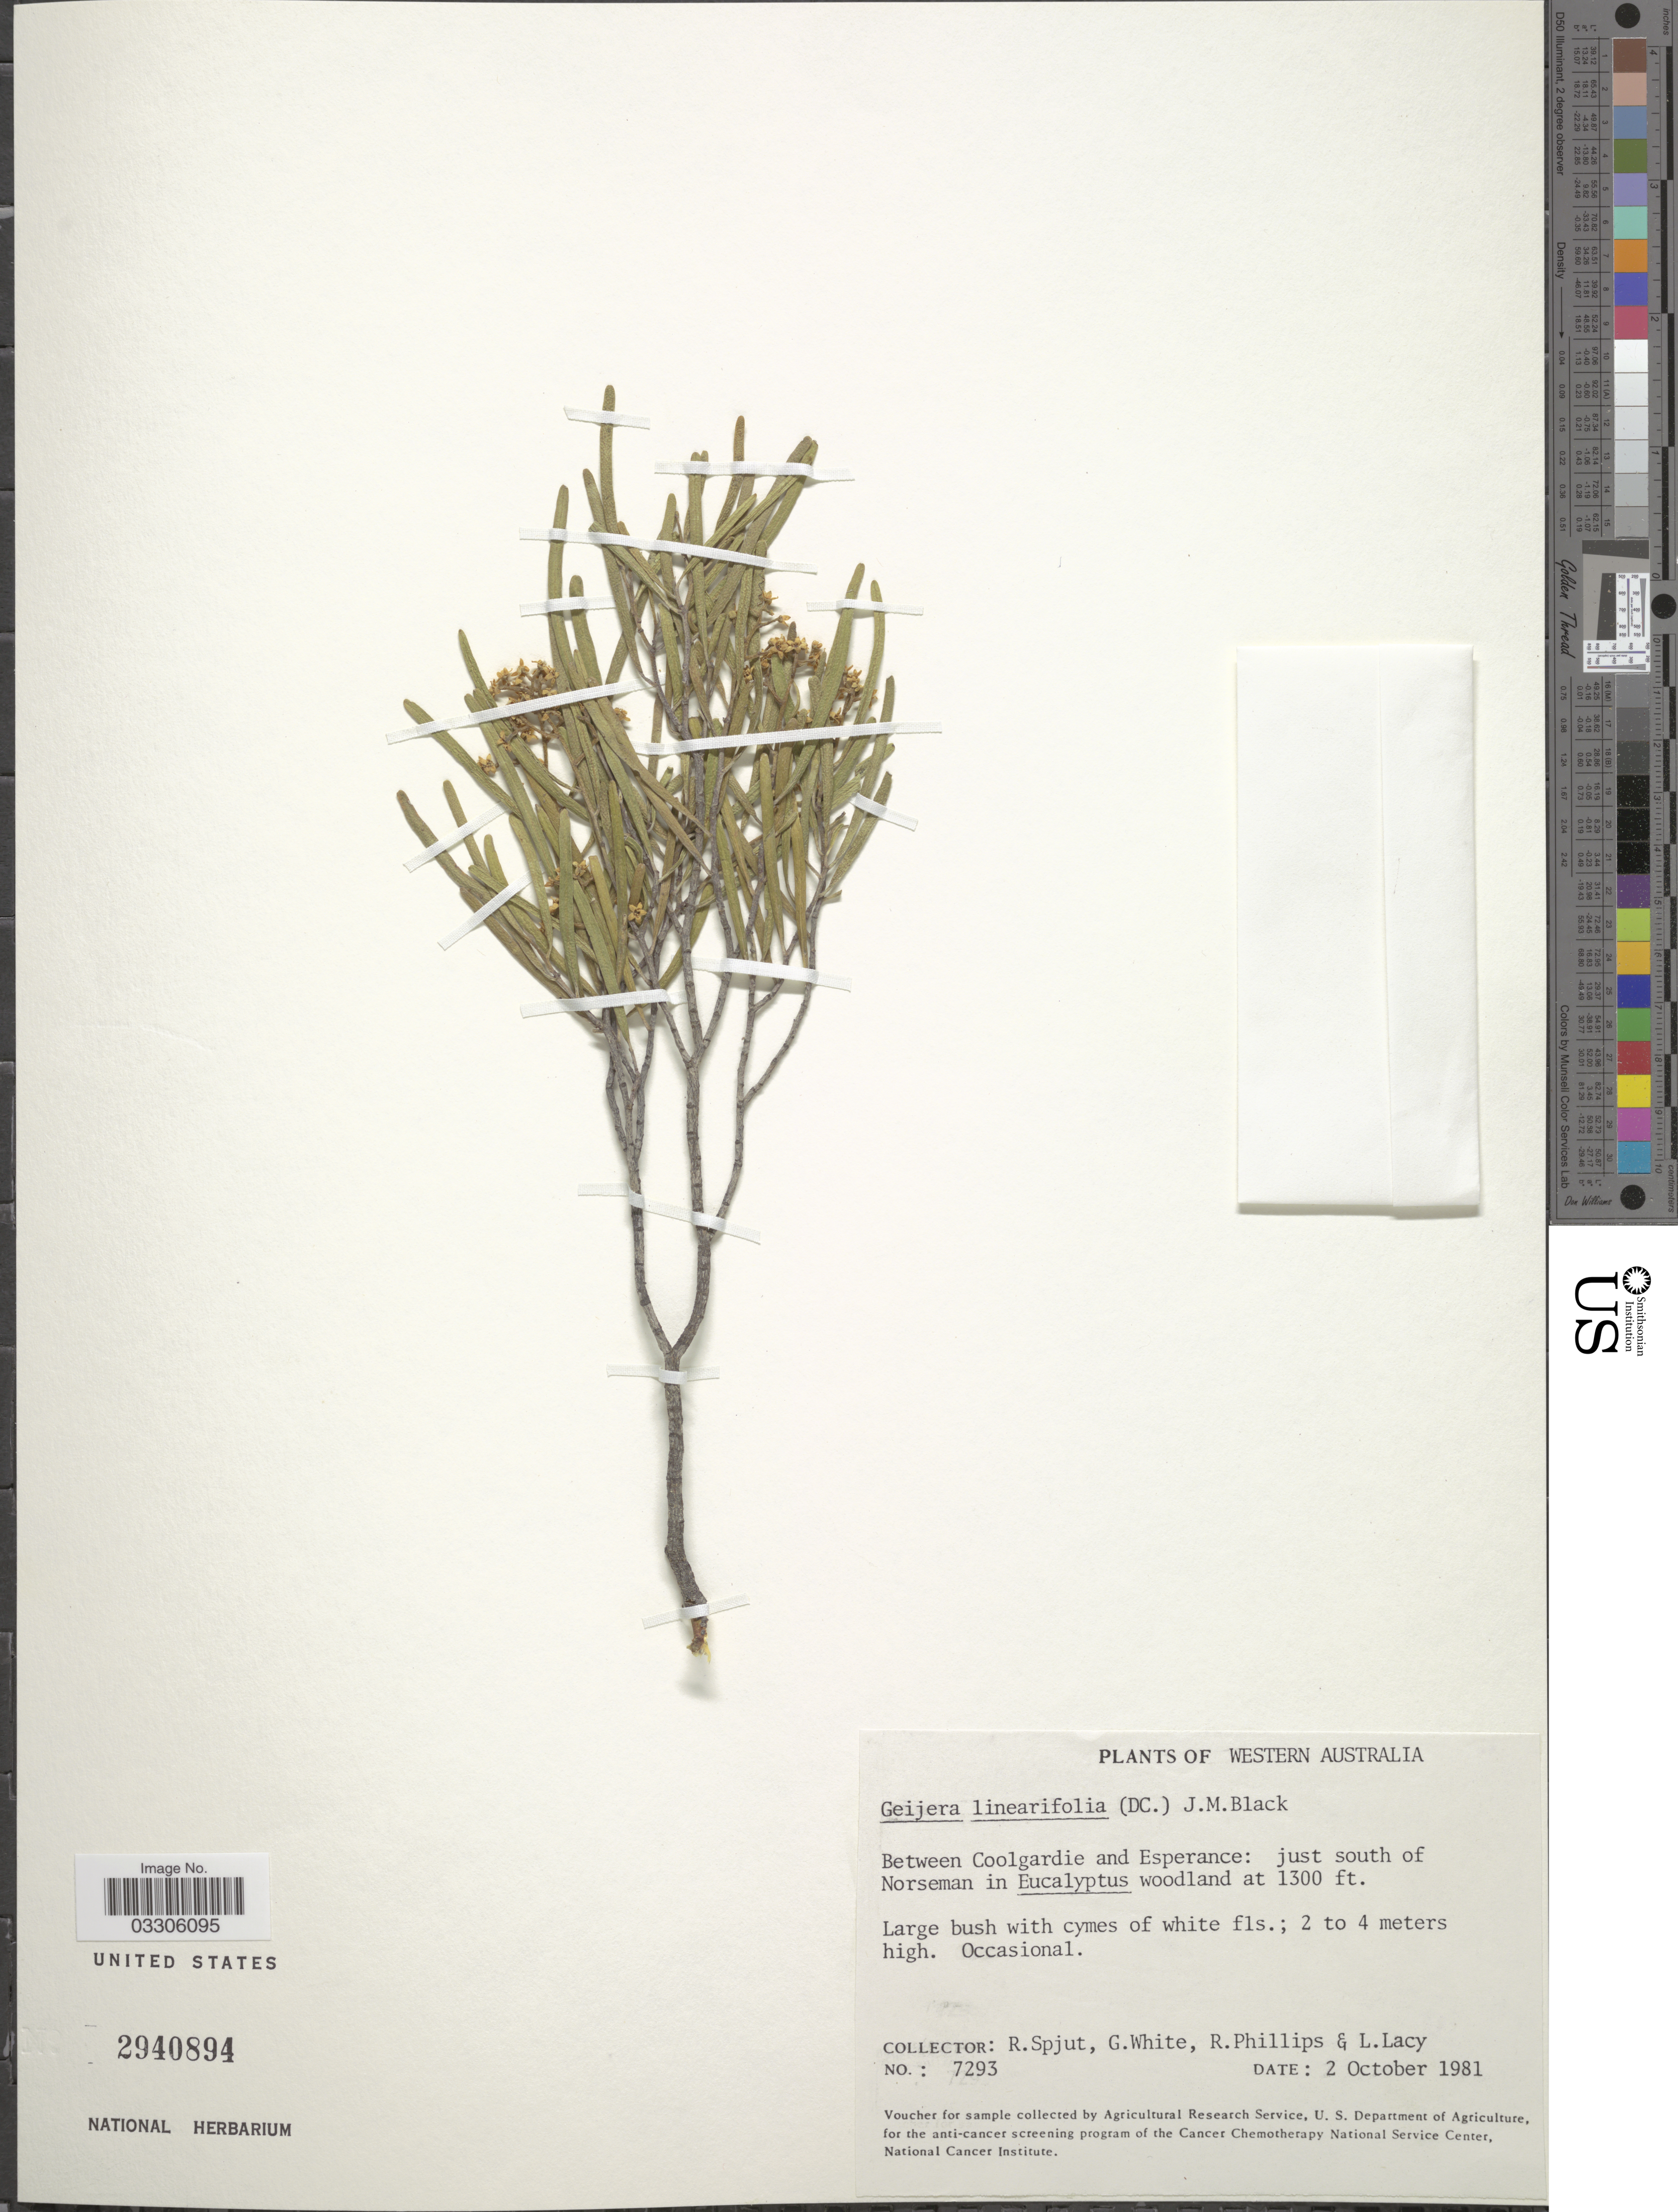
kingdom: Plantae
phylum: Tracheophyta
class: Magnoliopsida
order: Sapindales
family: Rutaceae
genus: Geijera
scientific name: Geijera linearifolia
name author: (DC.) J.M. Black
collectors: R. Spjut, G. White, R. Phillips & L. Lacy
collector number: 7293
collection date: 1981-10-02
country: Australia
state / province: Western Australia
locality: Between Coolgardie and Esperance: just south of Norseman.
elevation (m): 396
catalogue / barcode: US 2940894